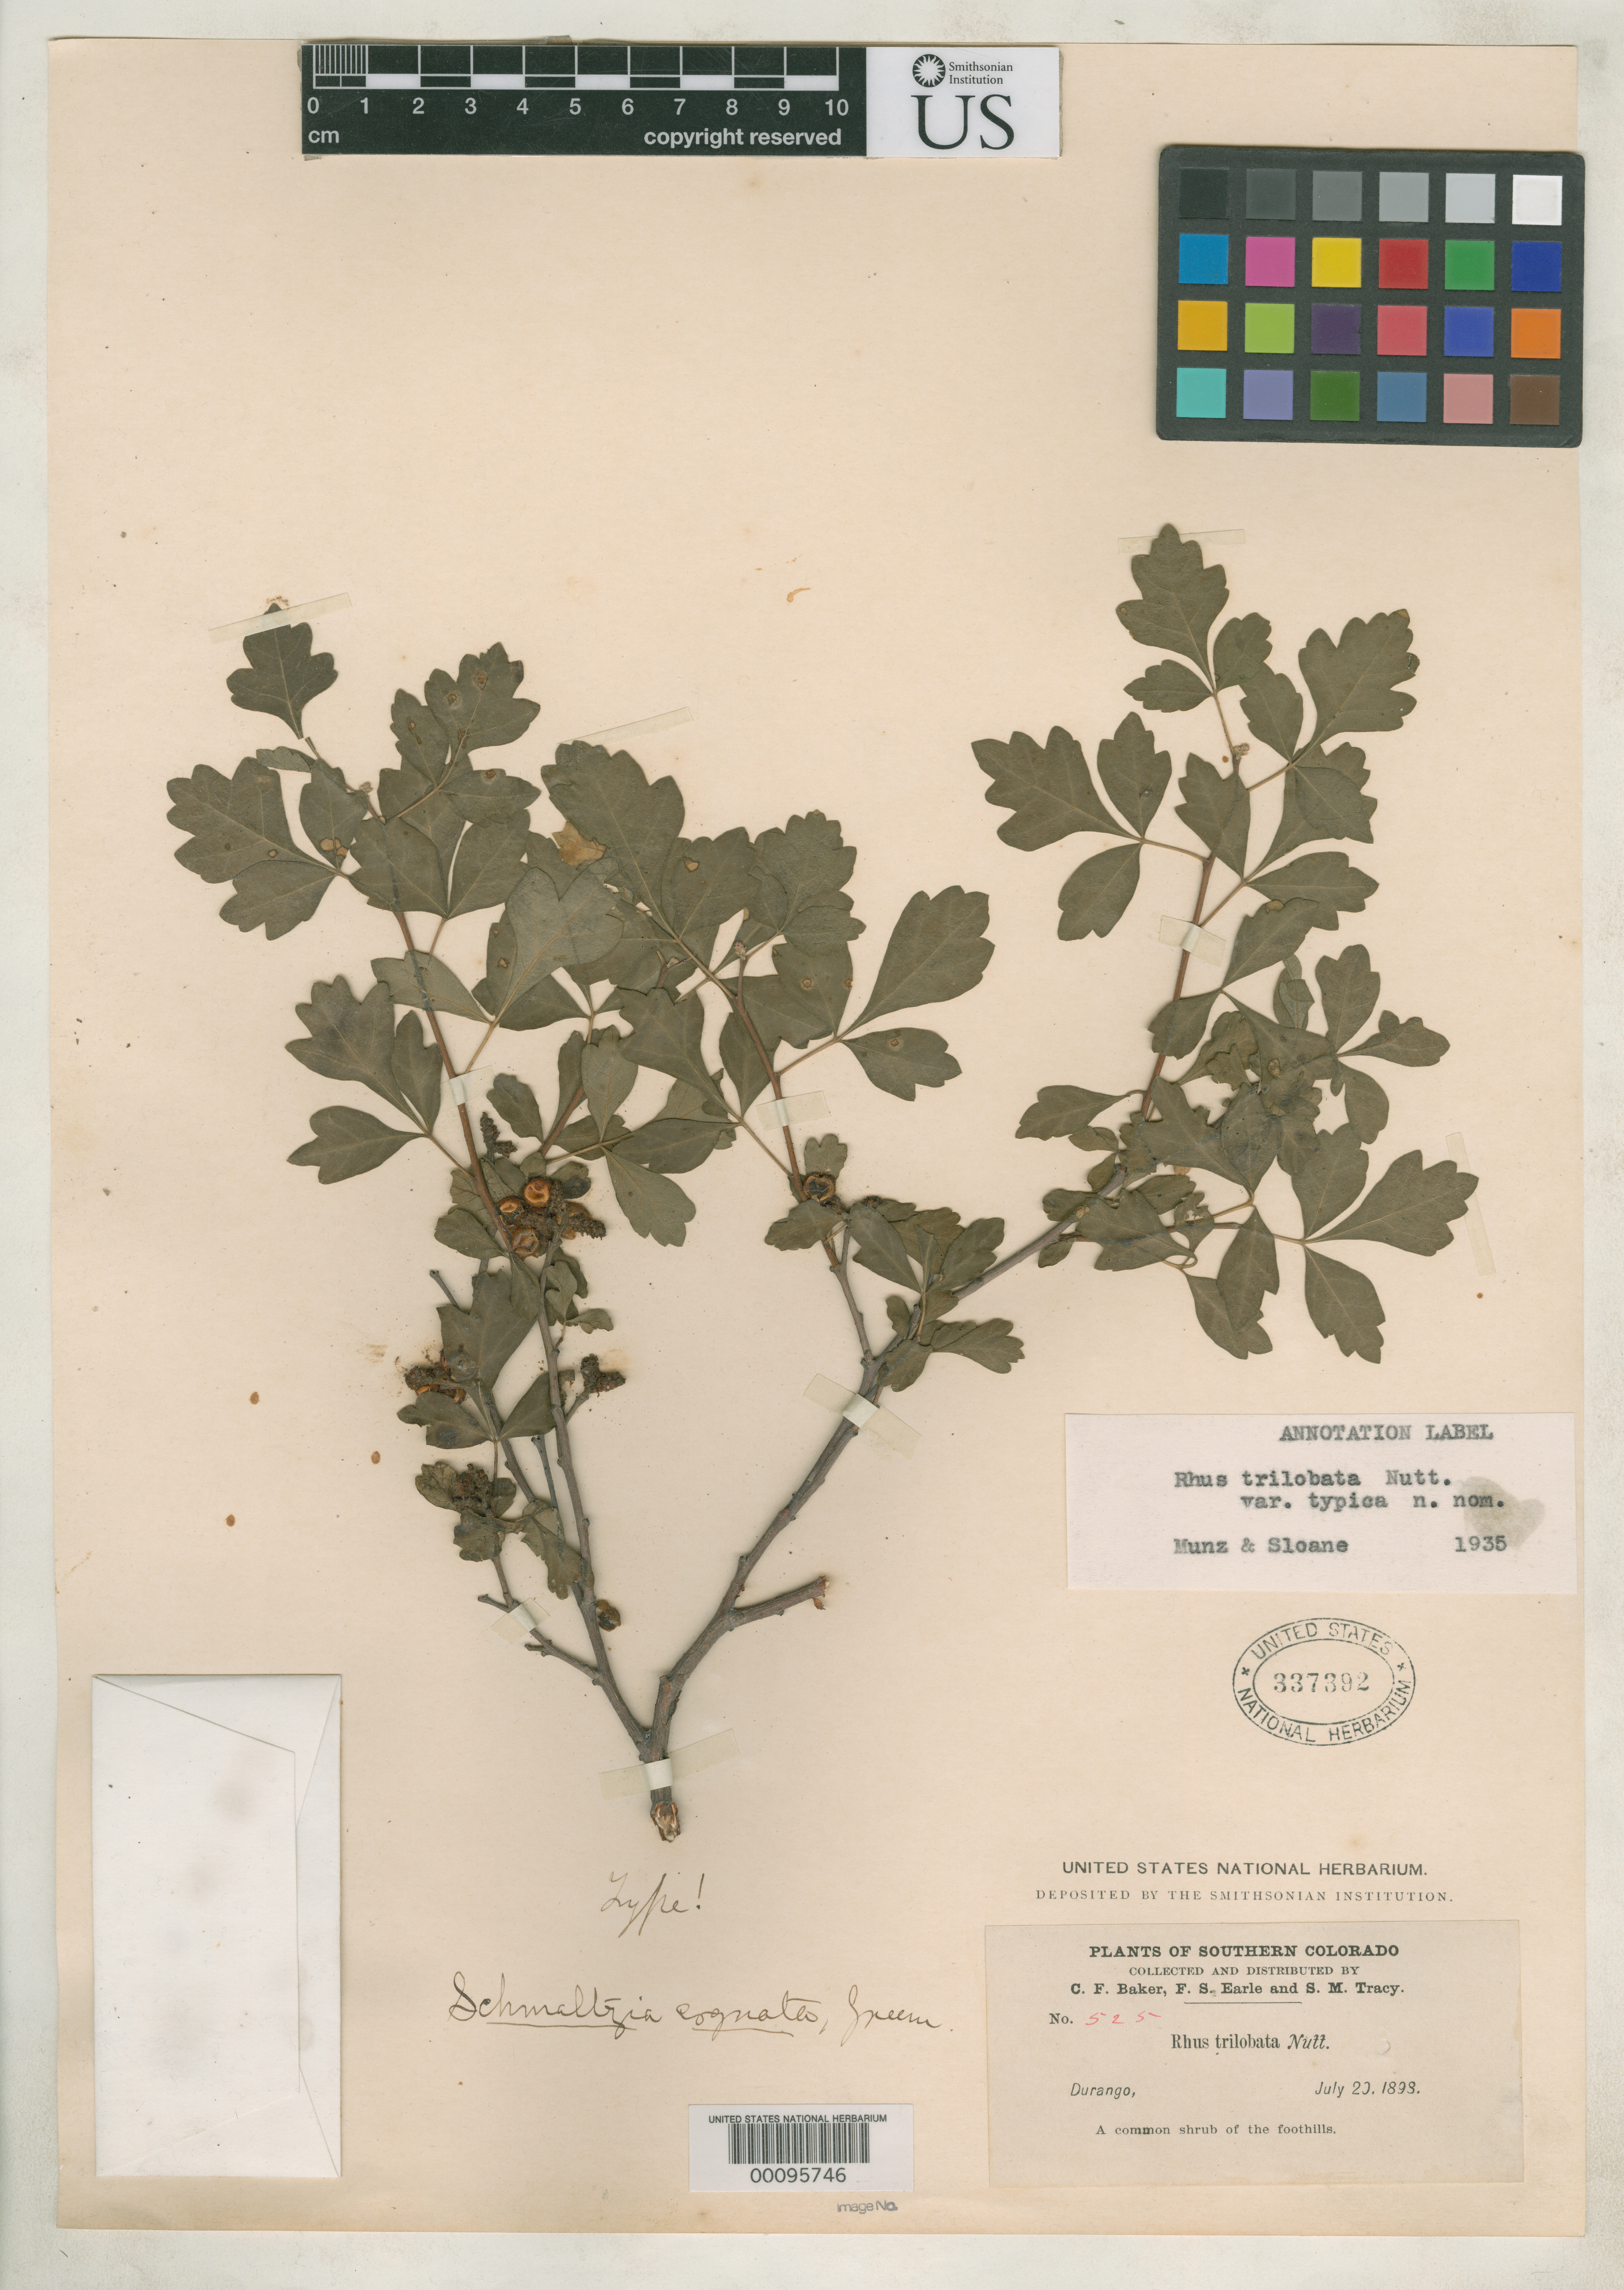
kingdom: Plantae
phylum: Tracheophyta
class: Magnoliopsida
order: Sapindales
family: Anacardiaceae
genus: Schmaltzia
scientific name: Schmaltzia cognata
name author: Greene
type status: Syntype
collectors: C. F. Baker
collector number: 525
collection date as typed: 20 Jul 1898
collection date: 1898-07-20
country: United States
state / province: Colorado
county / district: La Plata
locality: Durango.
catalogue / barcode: US 337392